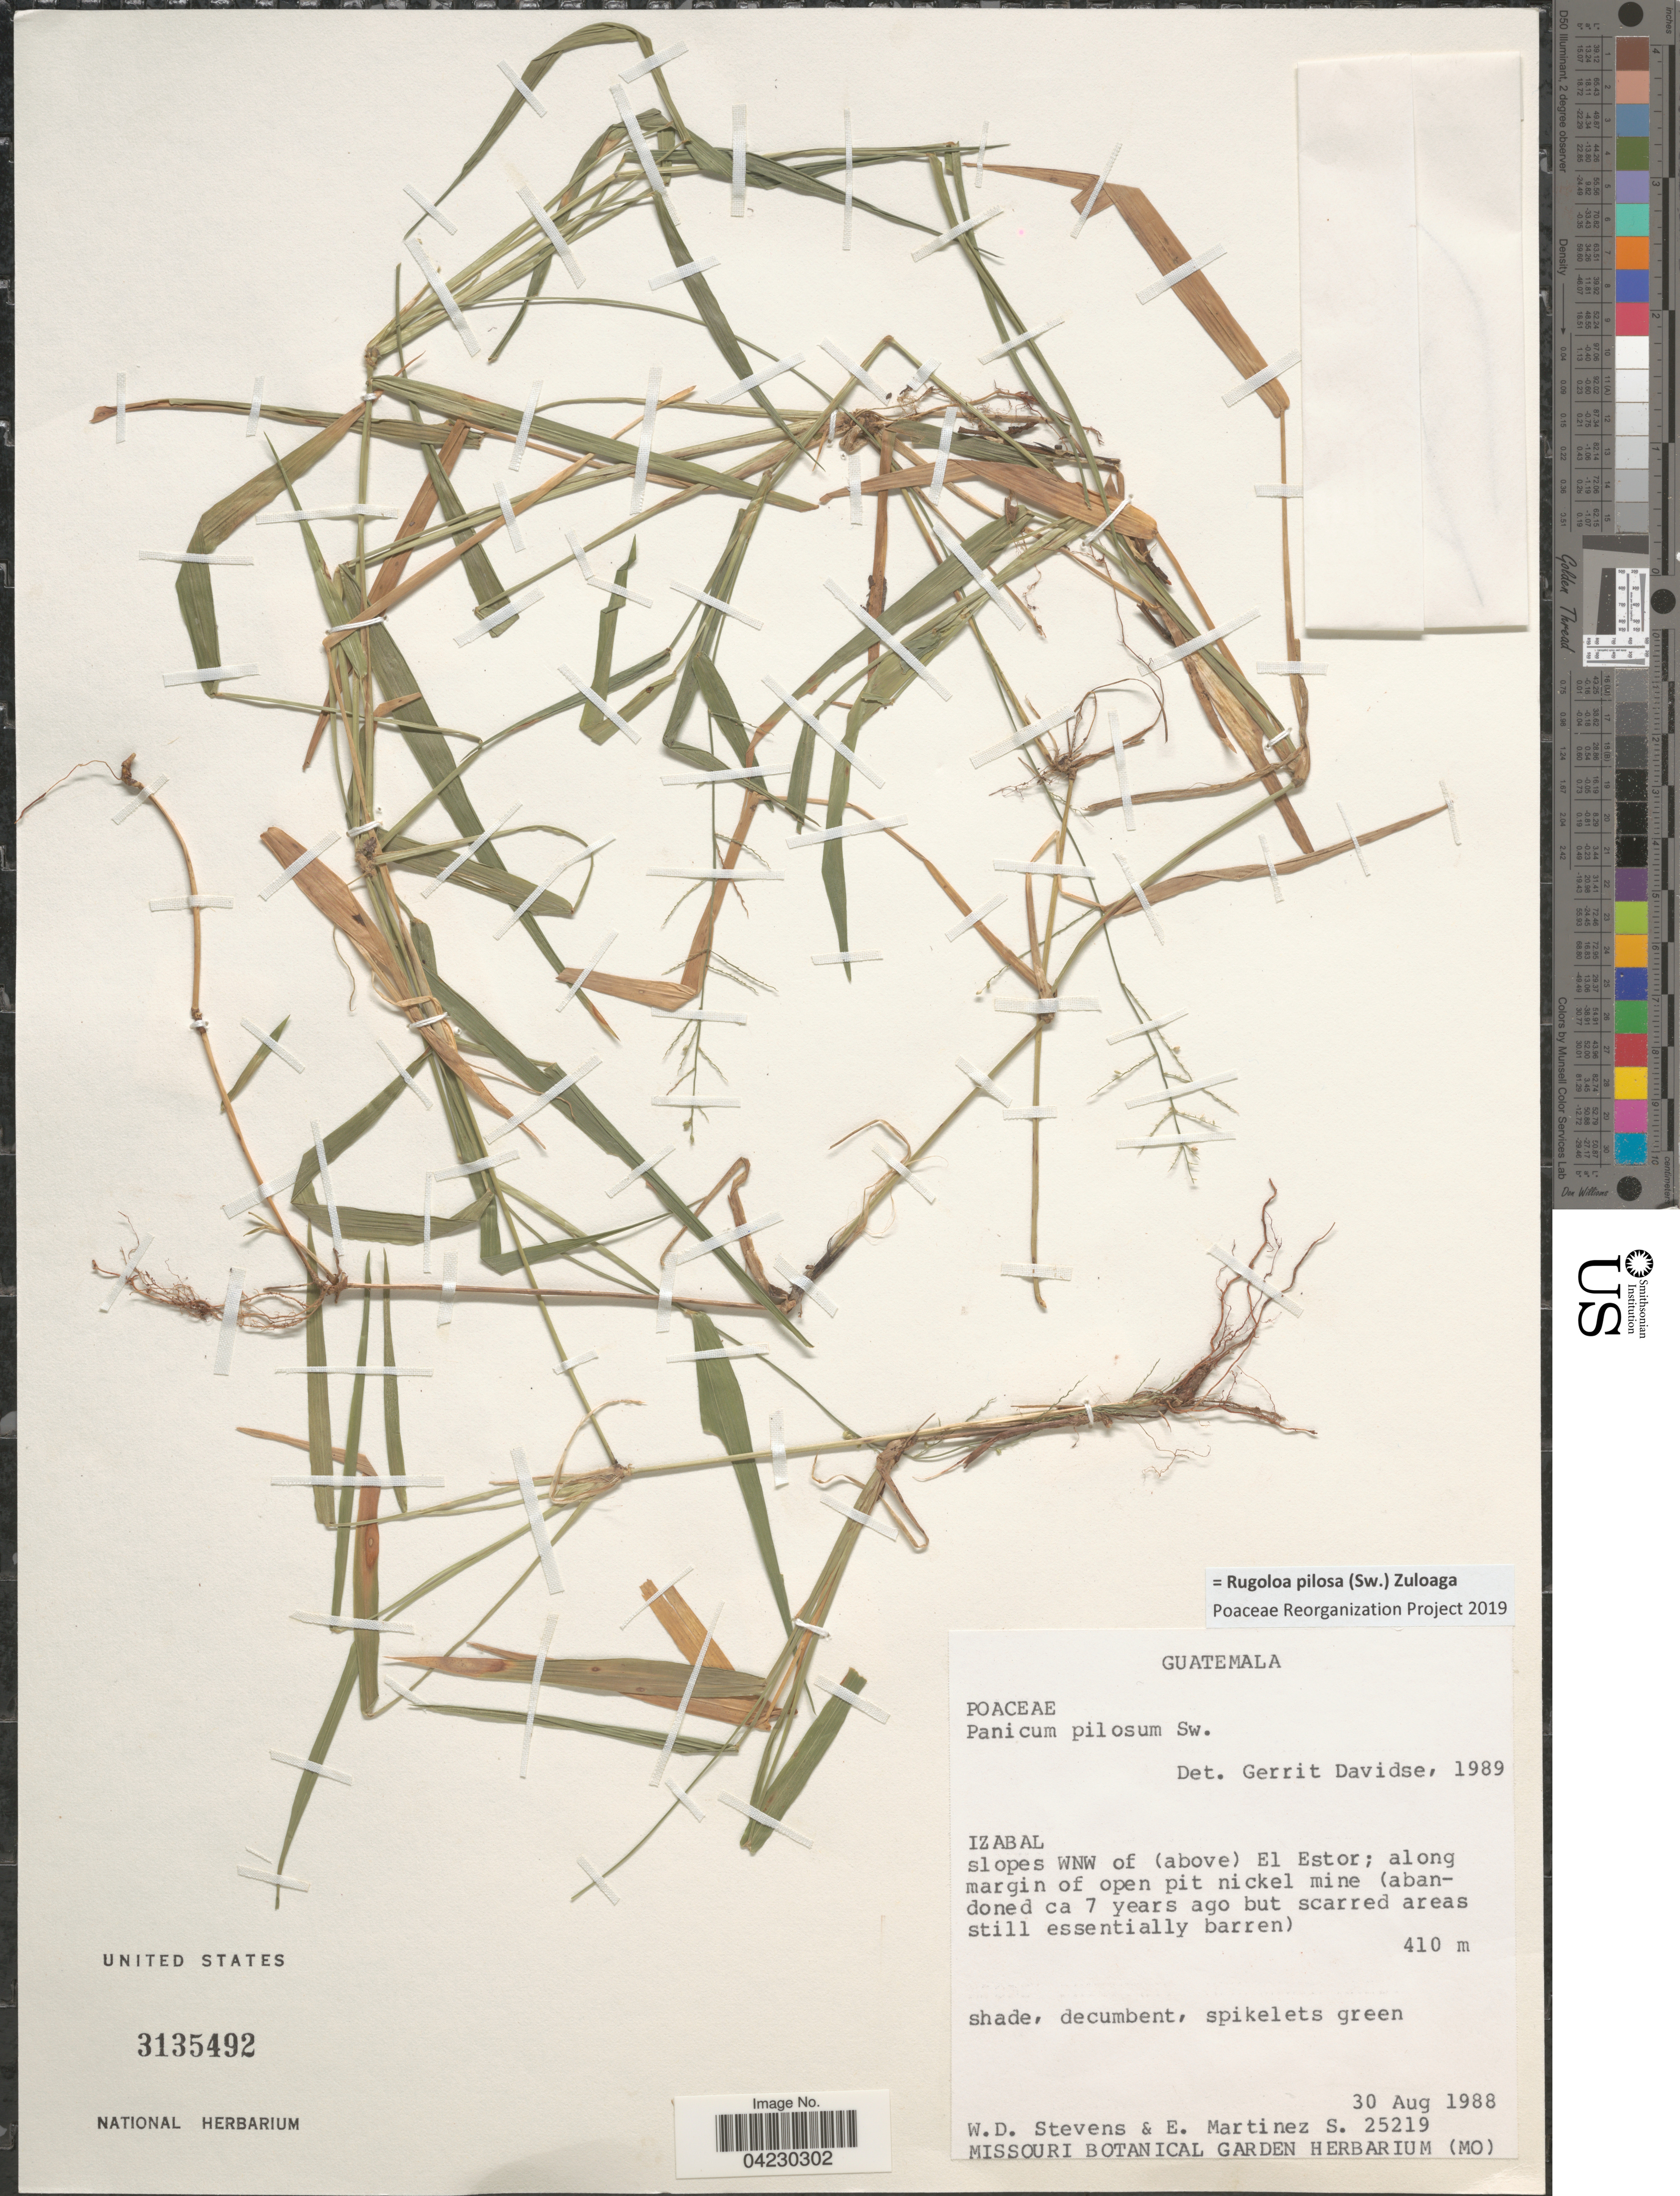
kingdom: Plantae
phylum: Tracheophyta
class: Liliopsida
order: Poales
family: Poaceae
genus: Rugoloa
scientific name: Rugoloa pilosa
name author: (Sw.) Zuloaga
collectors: W. D. Stevens & E. M. Martínez S.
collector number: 25219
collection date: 1988-08-30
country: Guatemala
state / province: Izabal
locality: Slopes WNW of (above) El Estor; along margin of open pit nickel mine (abandoned ca 7 years ago but scarred areas essentially barren).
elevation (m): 410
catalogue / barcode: US 3135492